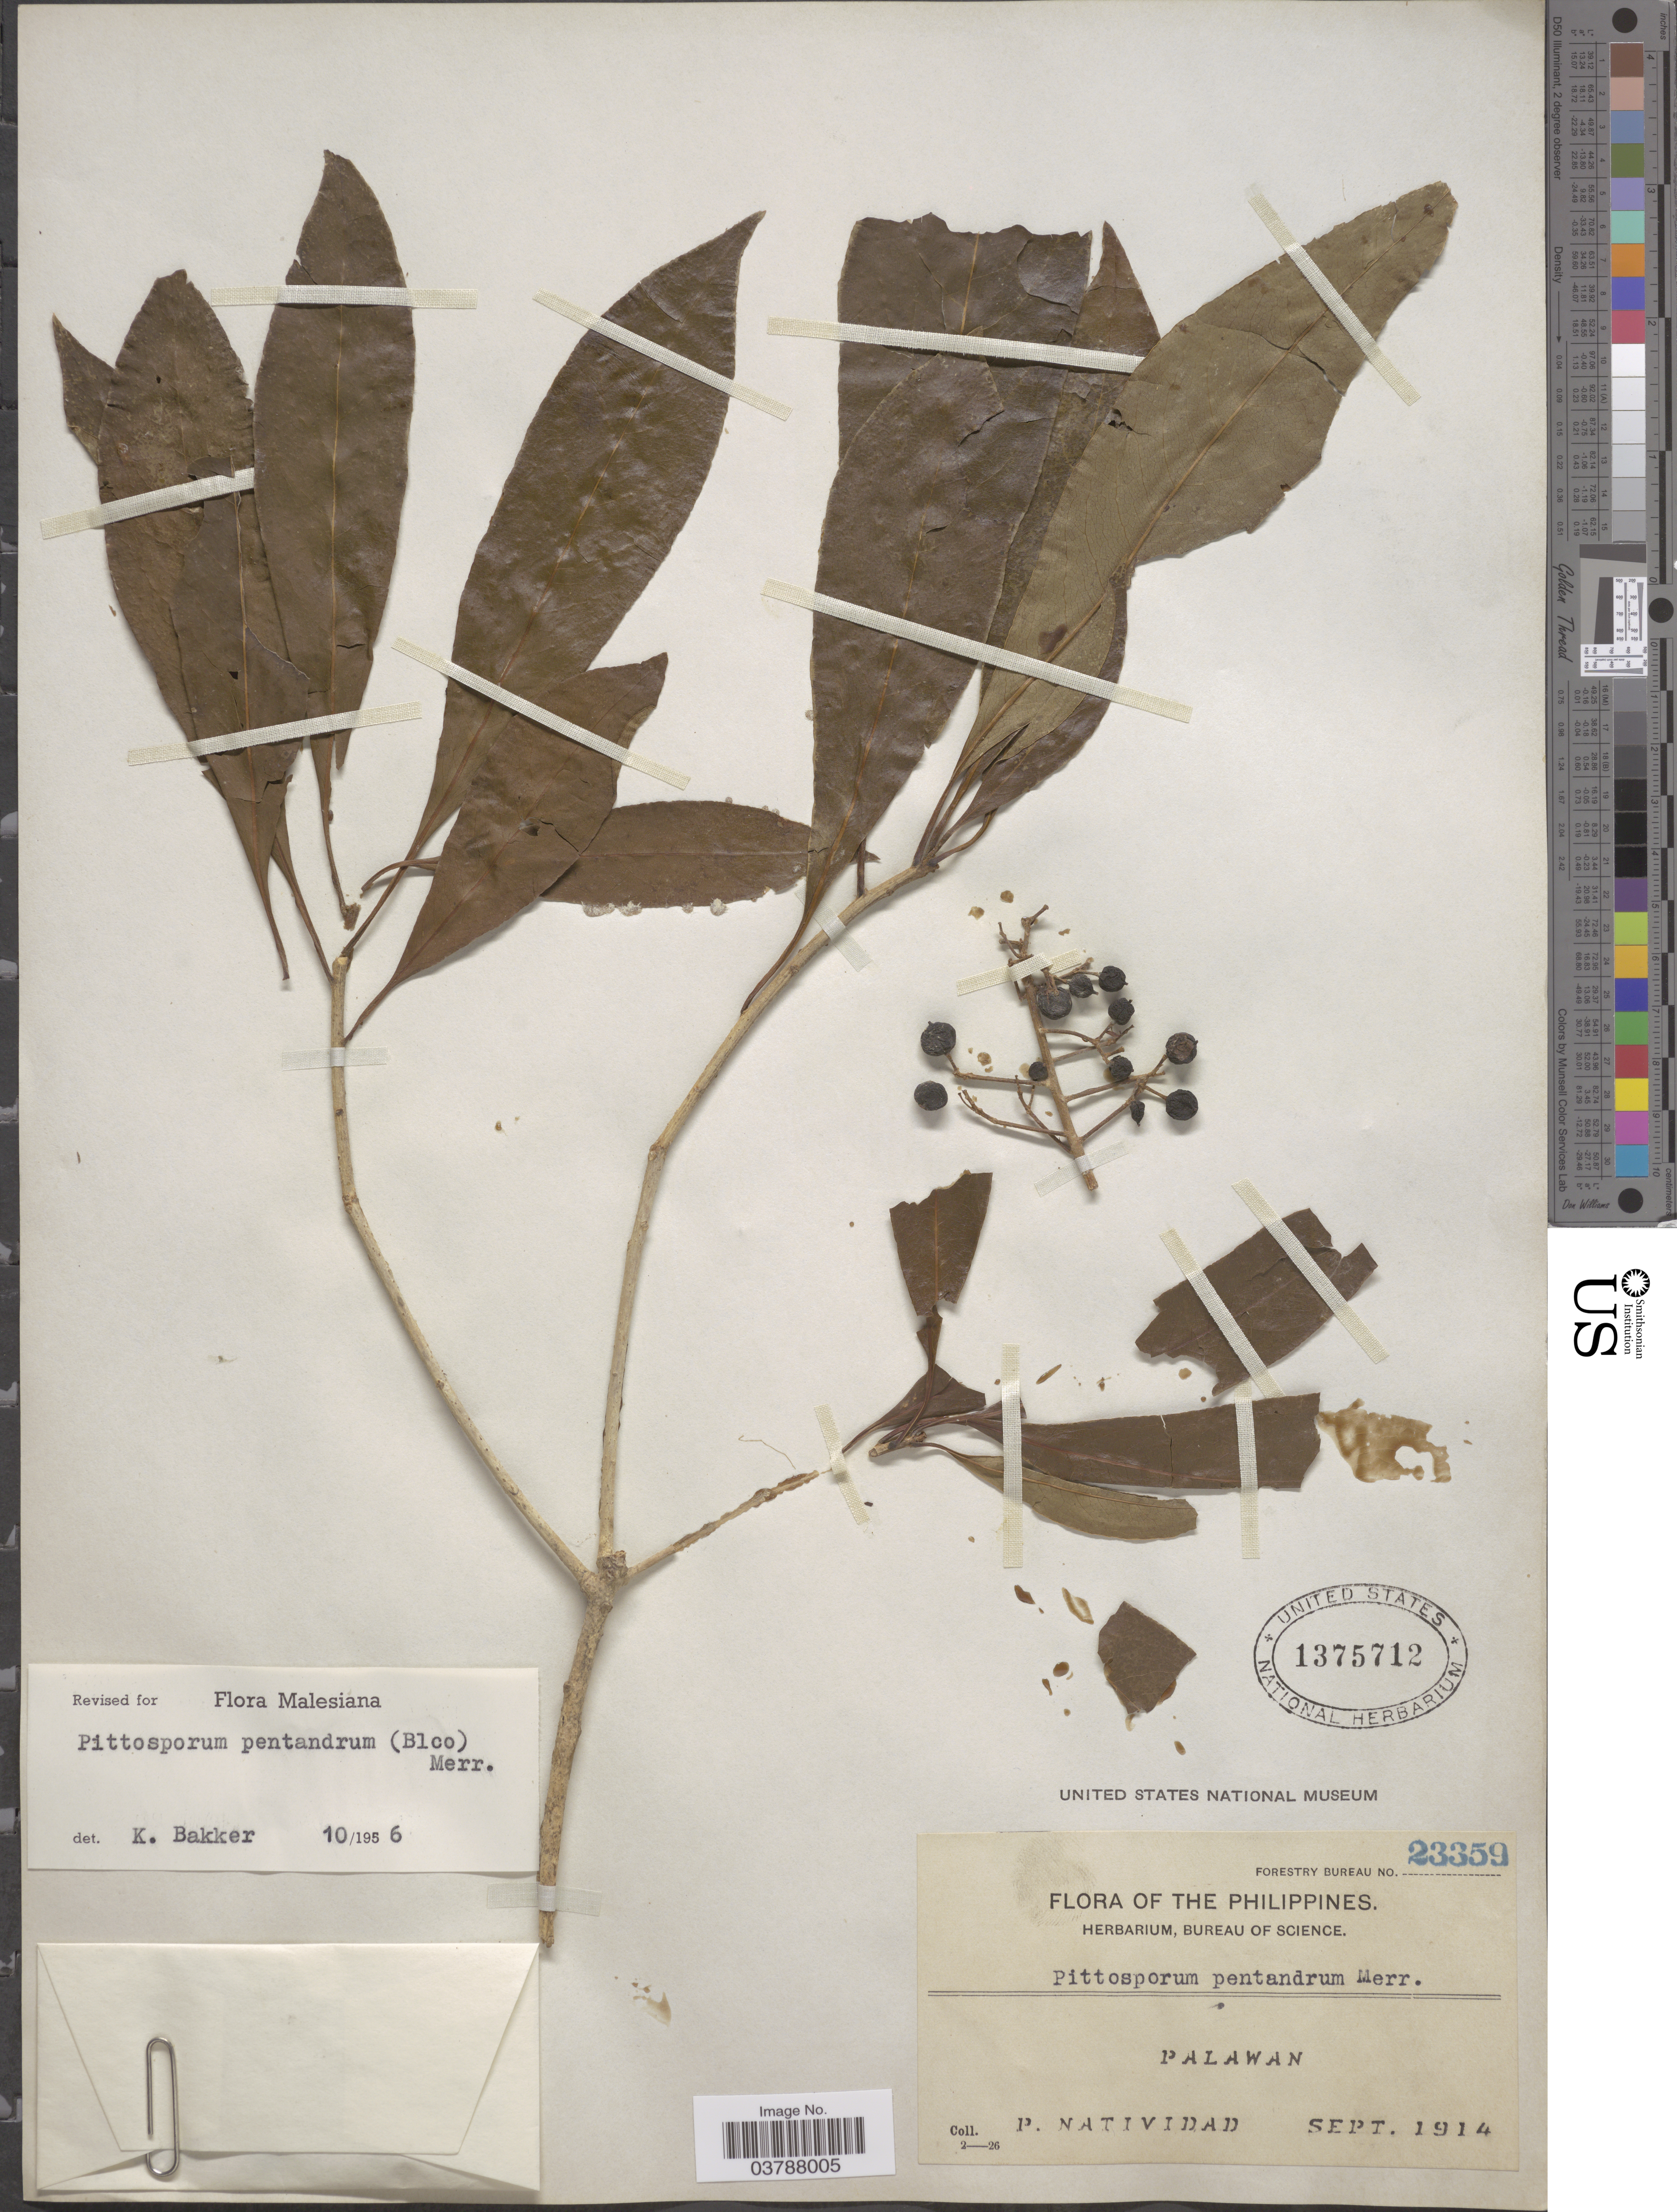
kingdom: Plantae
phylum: Tracheophyta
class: Magnoliopsida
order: Apiales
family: Pittosporaceae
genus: Pittosporum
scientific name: Pittosporum pentandrum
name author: (Blanco) Merr.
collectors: P. Natividad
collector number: Forestry Bureau 23359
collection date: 1914-09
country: Philippines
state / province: Mimaropa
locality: Palawan.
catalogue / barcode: US 1375712